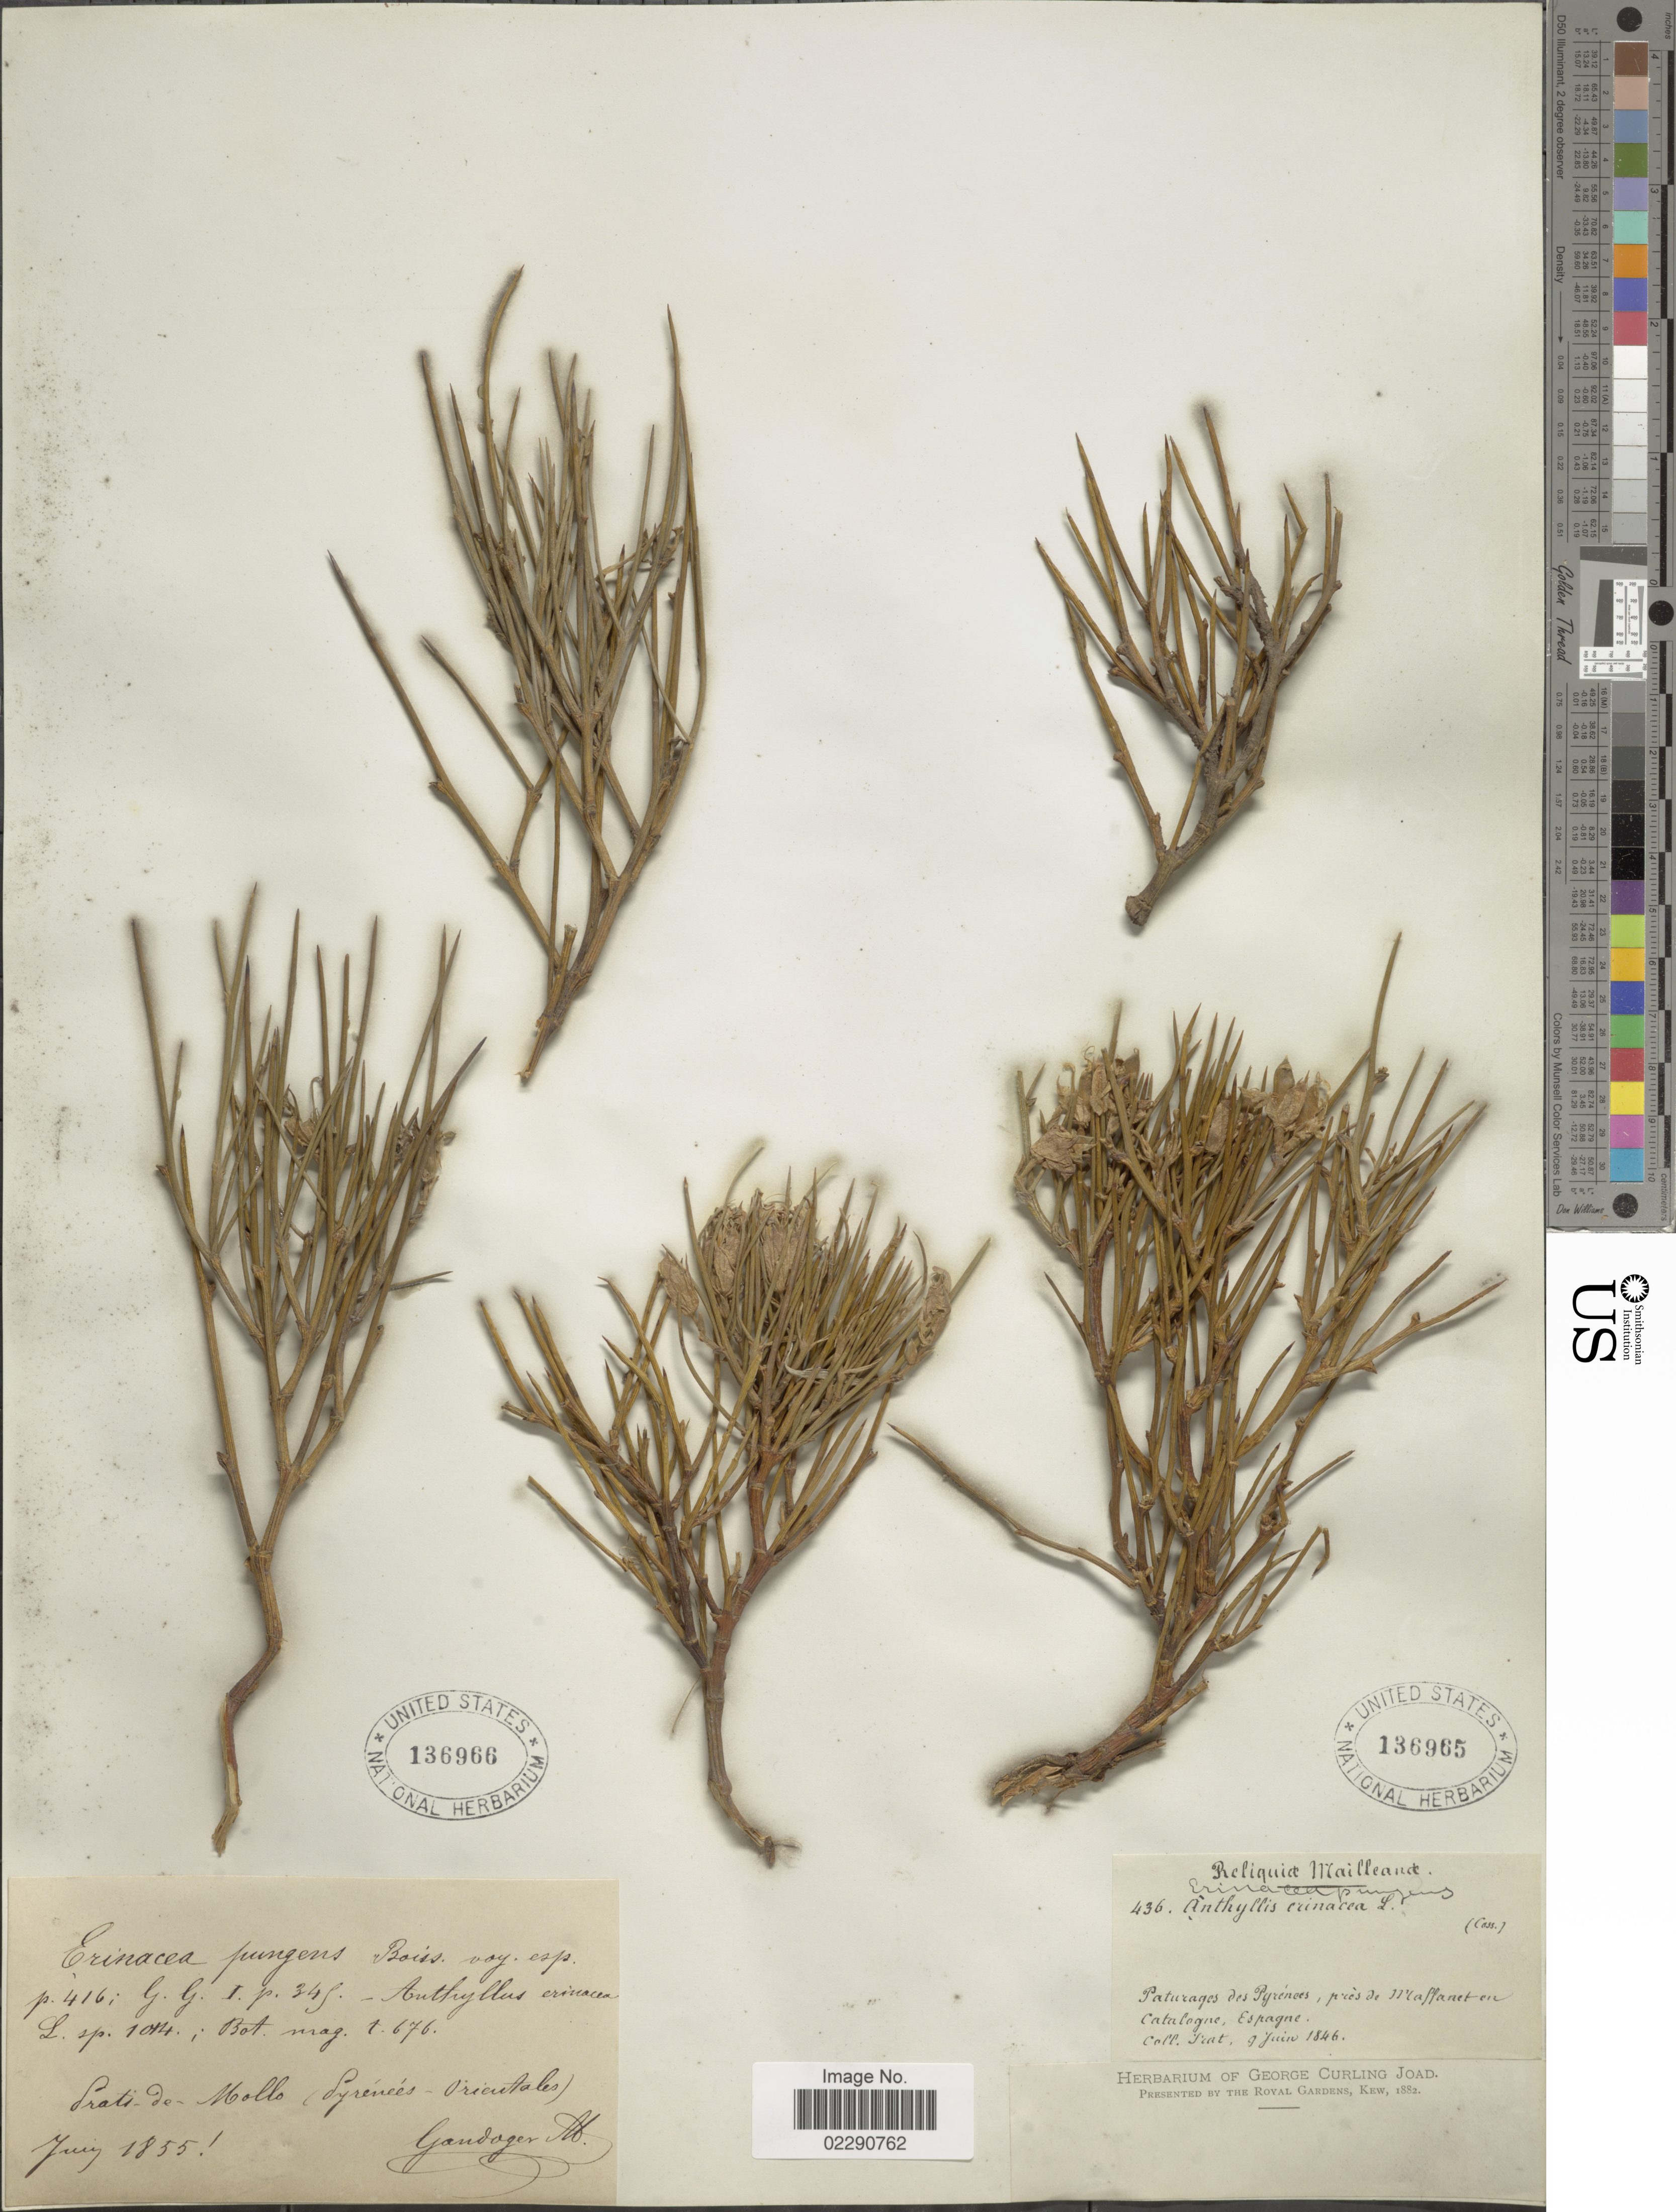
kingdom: Plantae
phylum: Tracheophyta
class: Magnoliopsida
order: Fabales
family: Fabaceae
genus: Erinacea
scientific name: Erinacea pungens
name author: Boiss.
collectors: M. Gandoger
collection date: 1855-07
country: France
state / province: Occitanie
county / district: Pyrénées-Orientales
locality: Prari-de-Mollo [interpreted] (Pyrenees-Orientales)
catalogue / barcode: US 136966